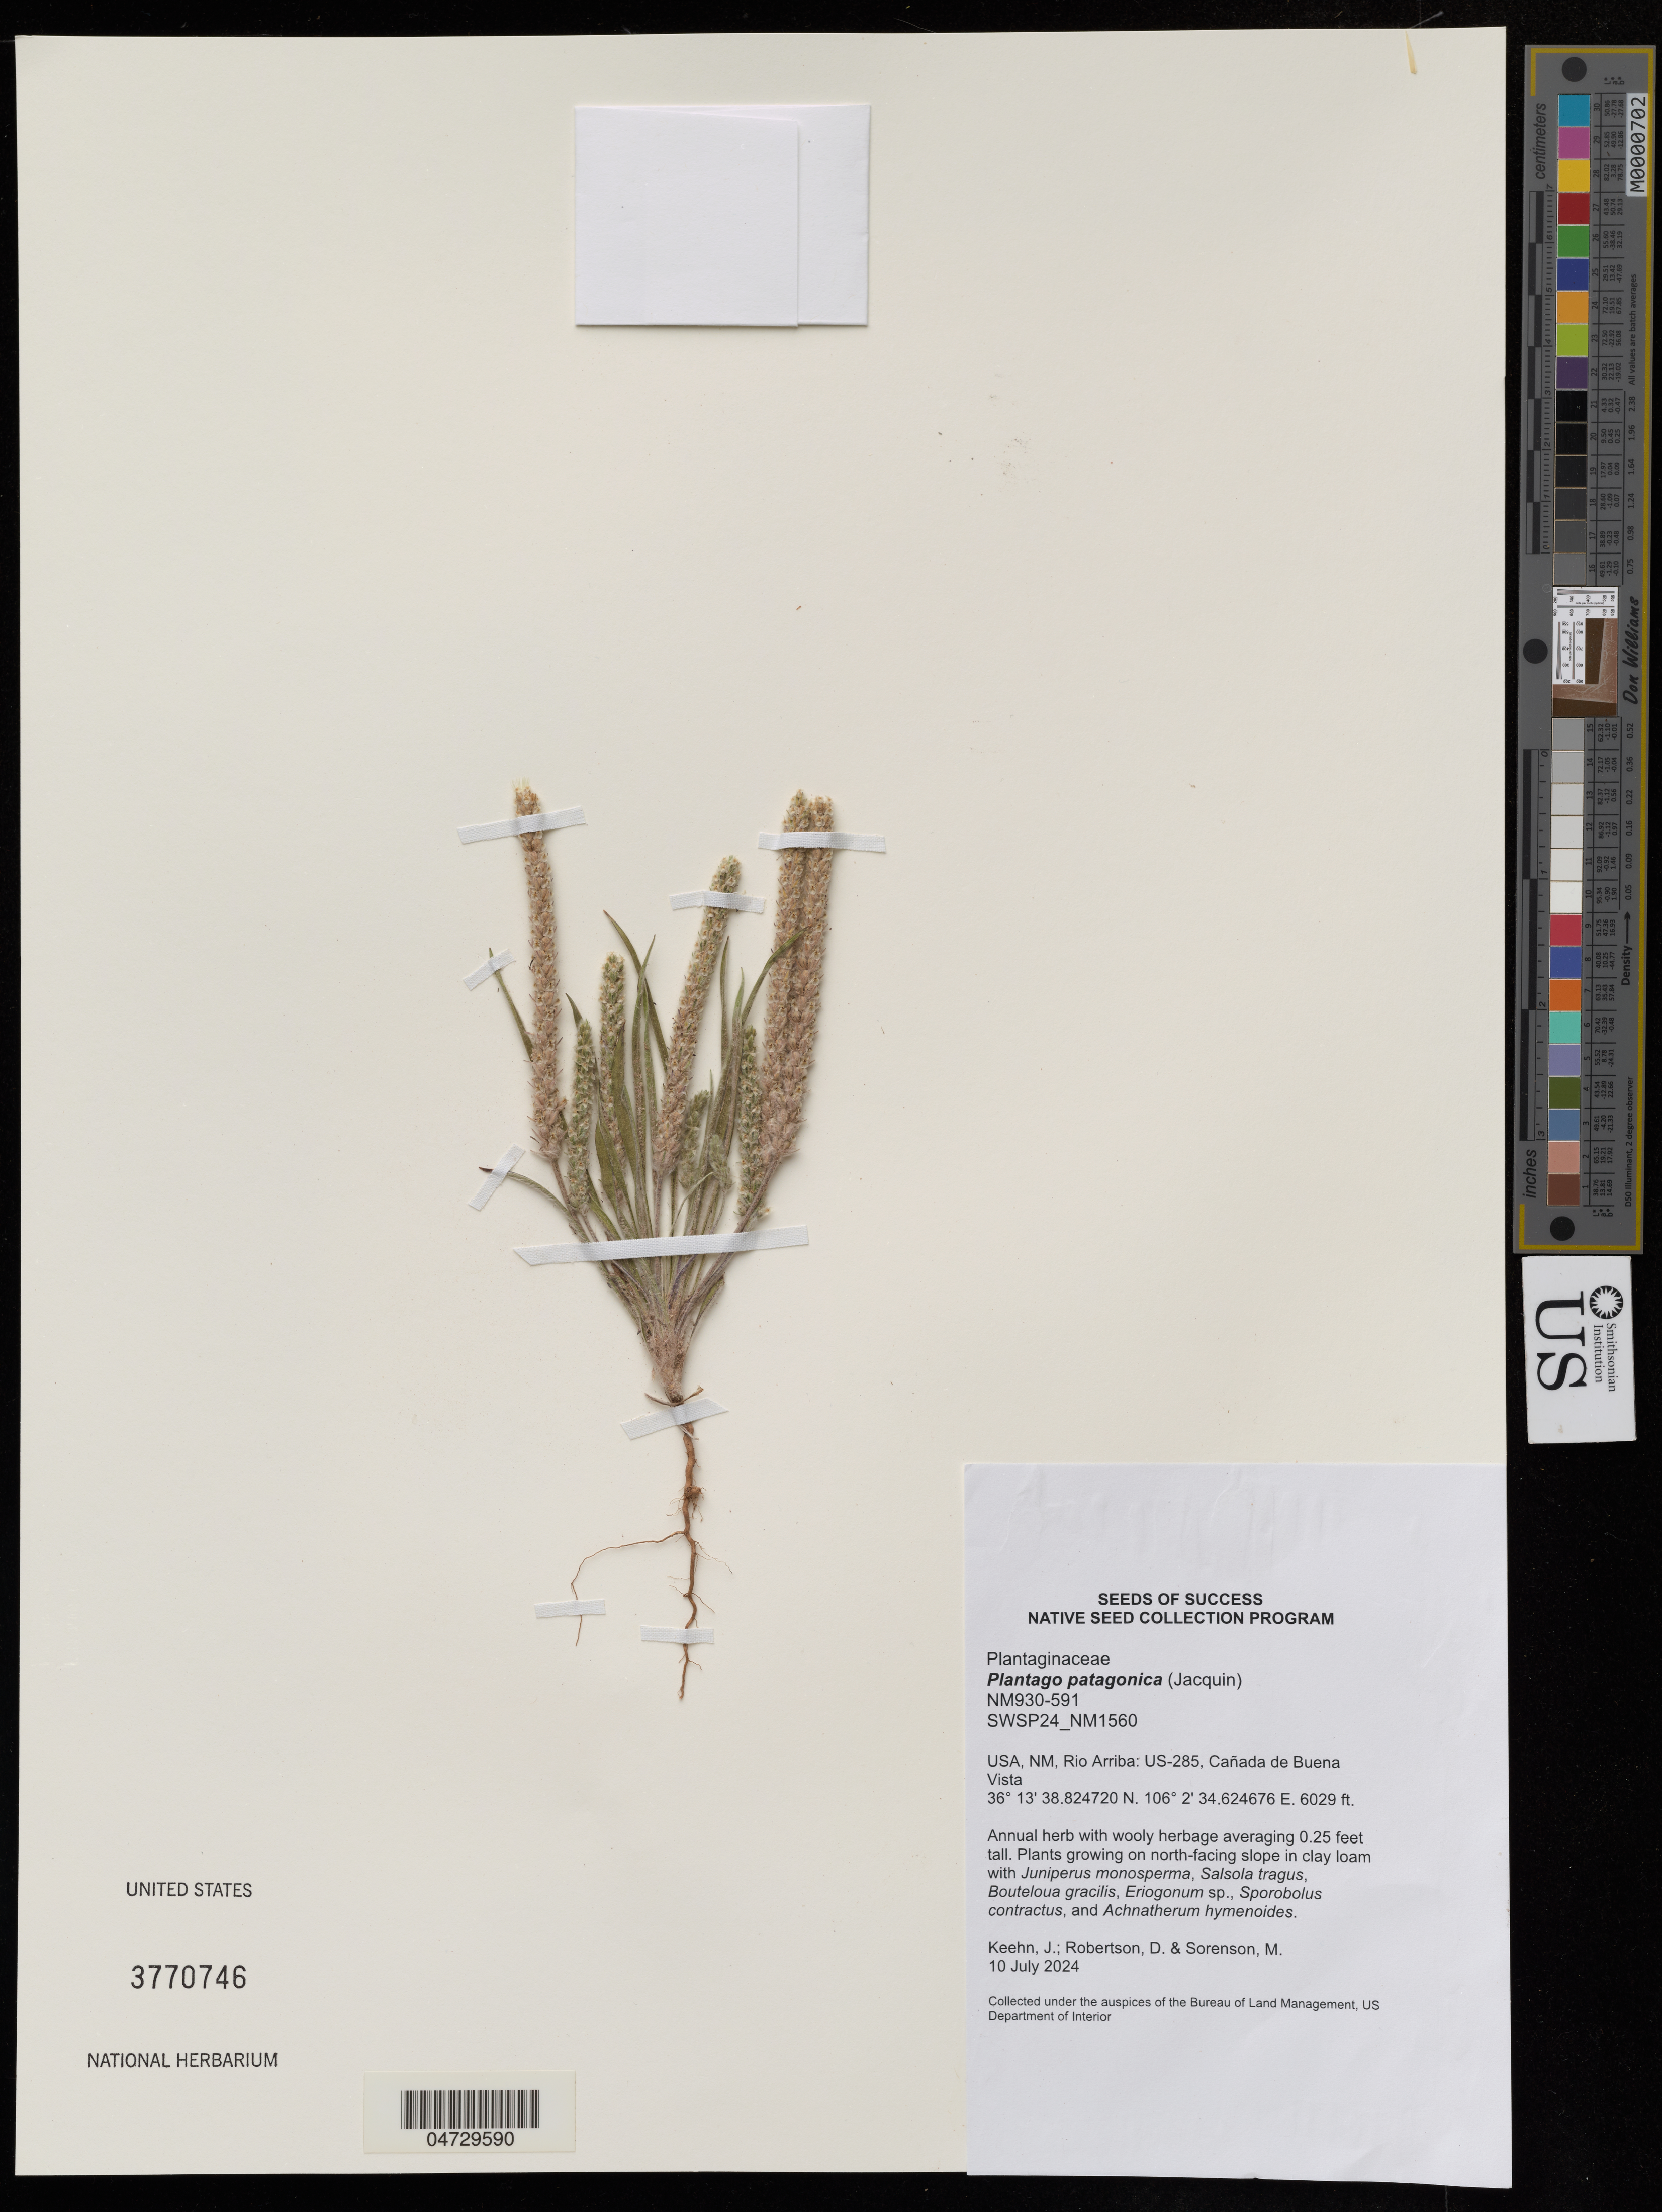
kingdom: Plantae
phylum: Tracheophyta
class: Magnoliopsida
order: Lamiales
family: Plantaginaceae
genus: Plantago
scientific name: Plantago patagonica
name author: Jacq.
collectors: J. Keehn, D. Robertson & M. Sorenson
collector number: NM930-591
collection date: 2024-07-10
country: United States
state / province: New Mexico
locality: USA, NM, Rio Arriba: US-285, Cañada de Buena Vista.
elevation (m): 1838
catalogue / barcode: US 3770746